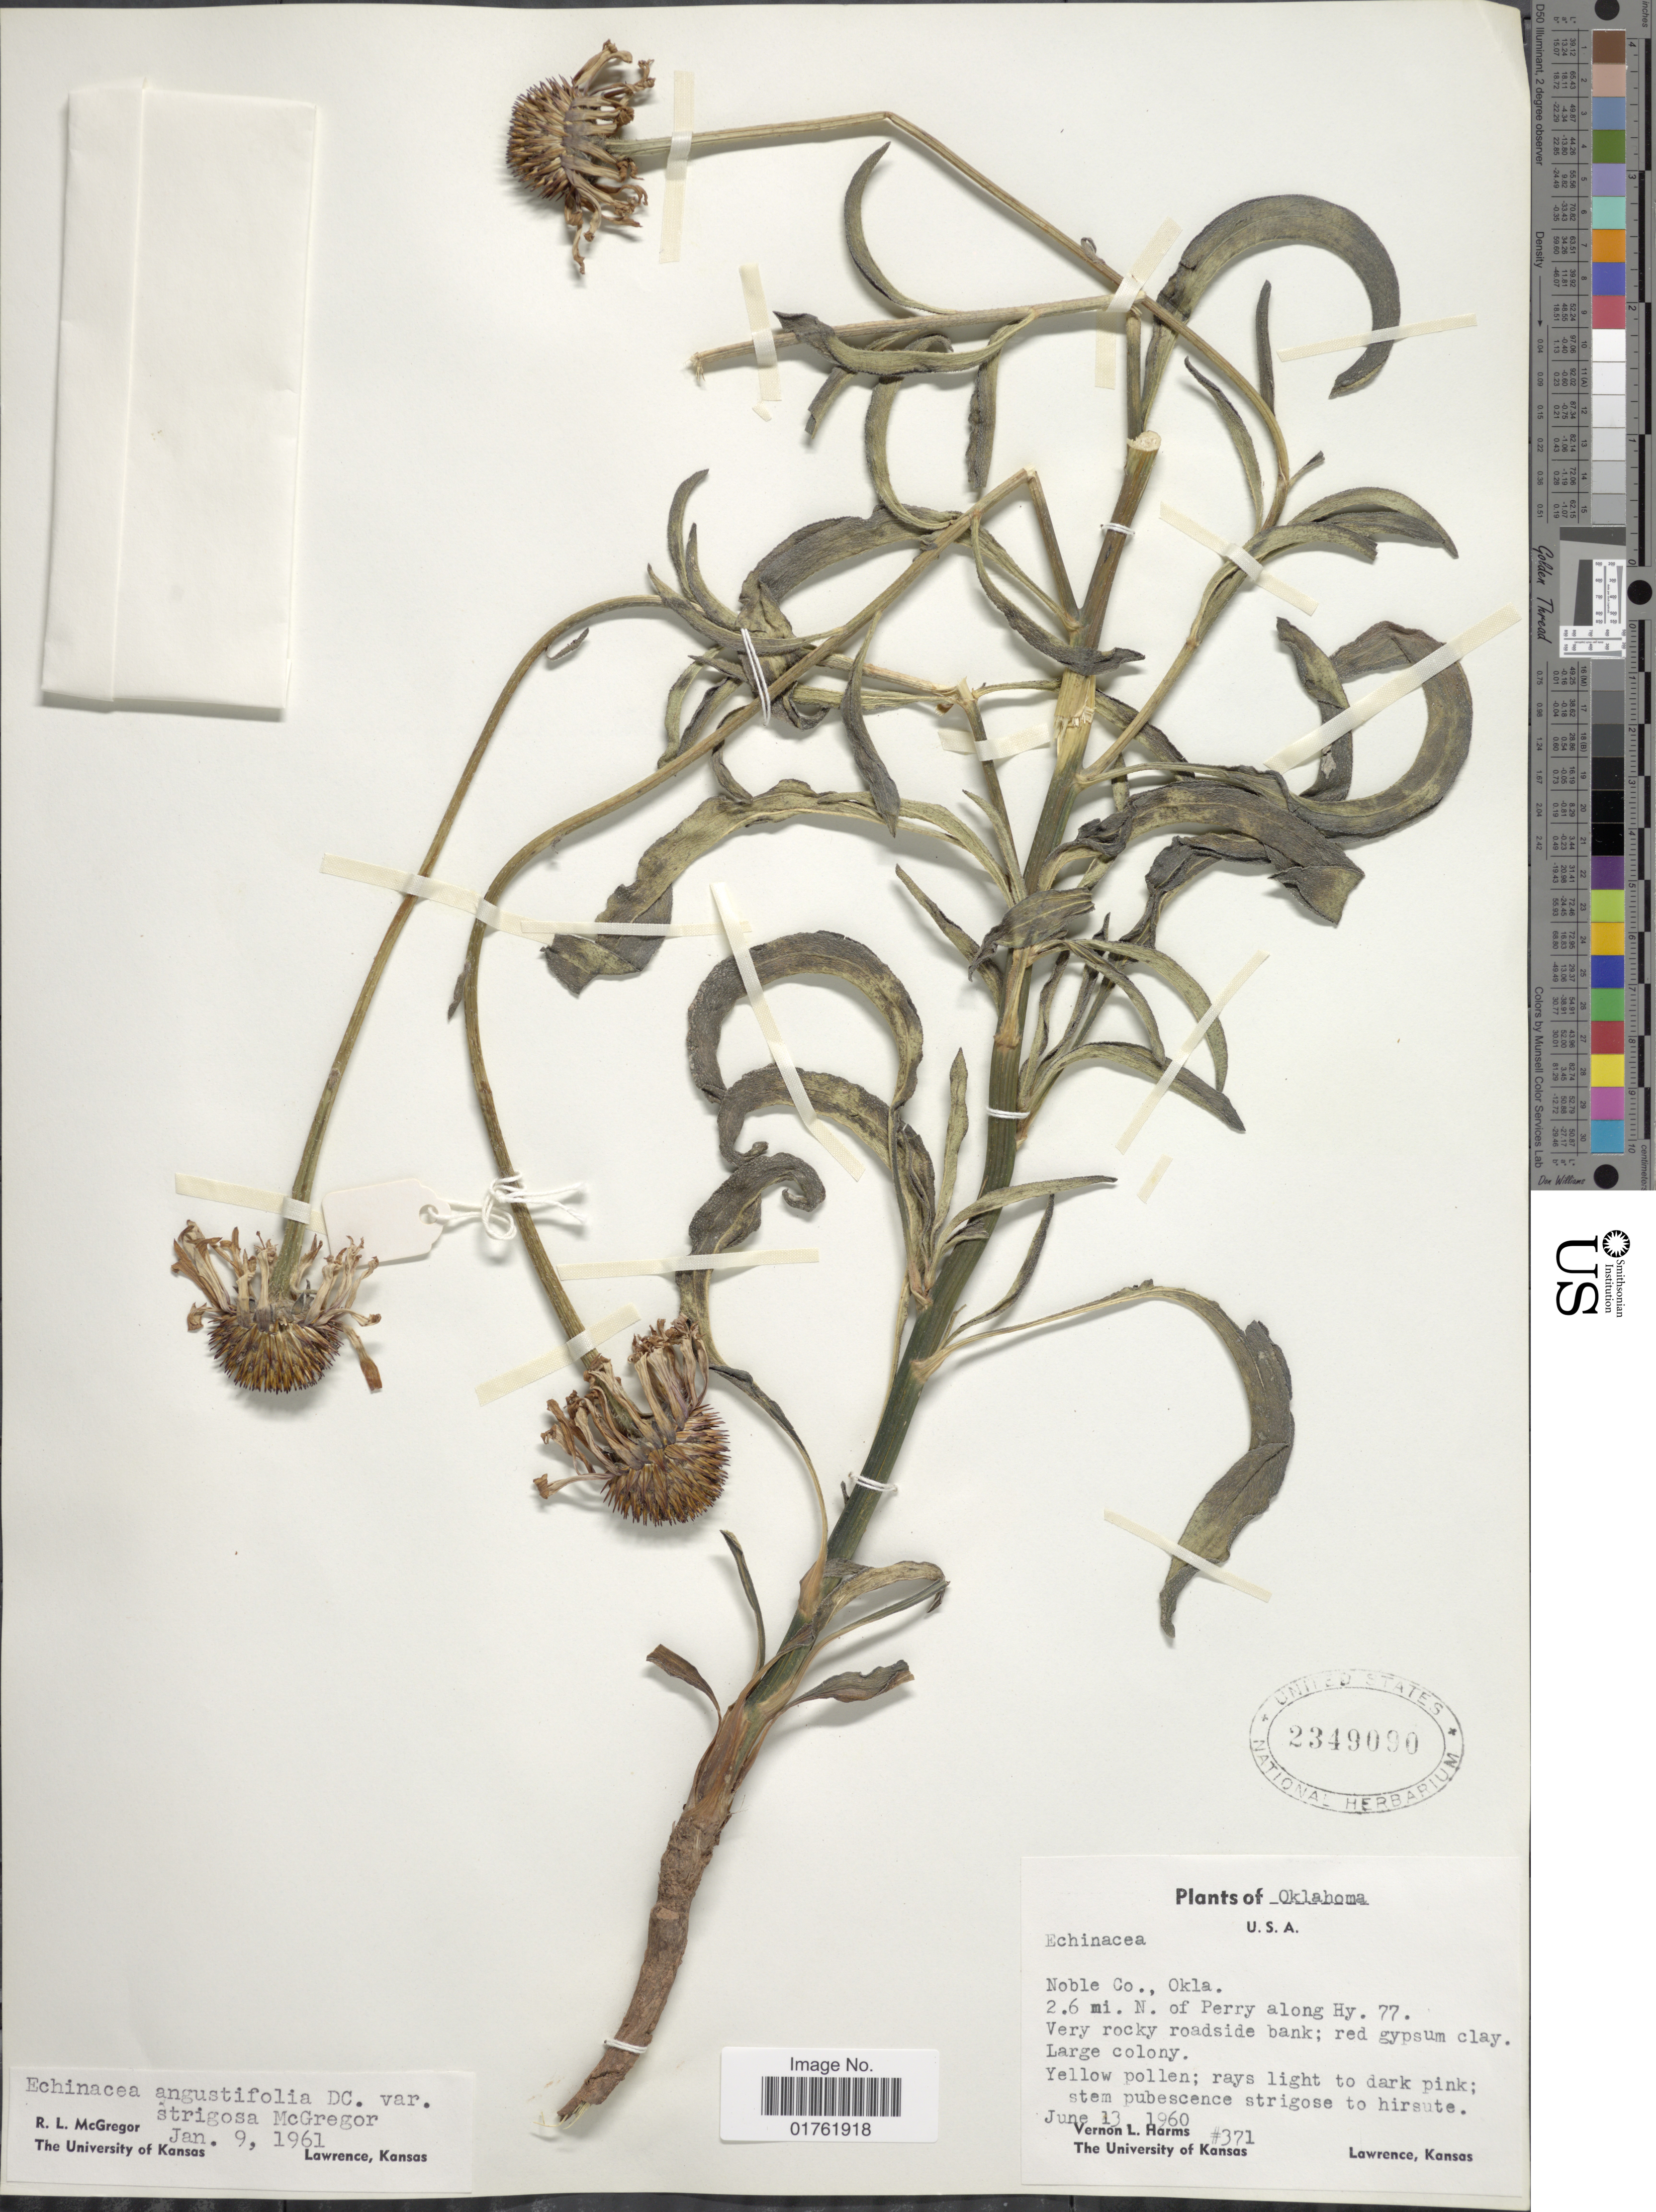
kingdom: Plantae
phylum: Tracheophyta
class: Magnoliopsida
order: Asterales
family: Asteraceae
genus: Echinacea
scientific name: Echinacea angustifolia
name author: DC.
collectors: V. Harms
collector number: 371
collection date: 1960-06-13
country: United States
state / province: Oklahoma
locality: Noble Co., Okla. 2.6 mi N of Perry along Hy. 77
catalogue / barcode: US 2349090